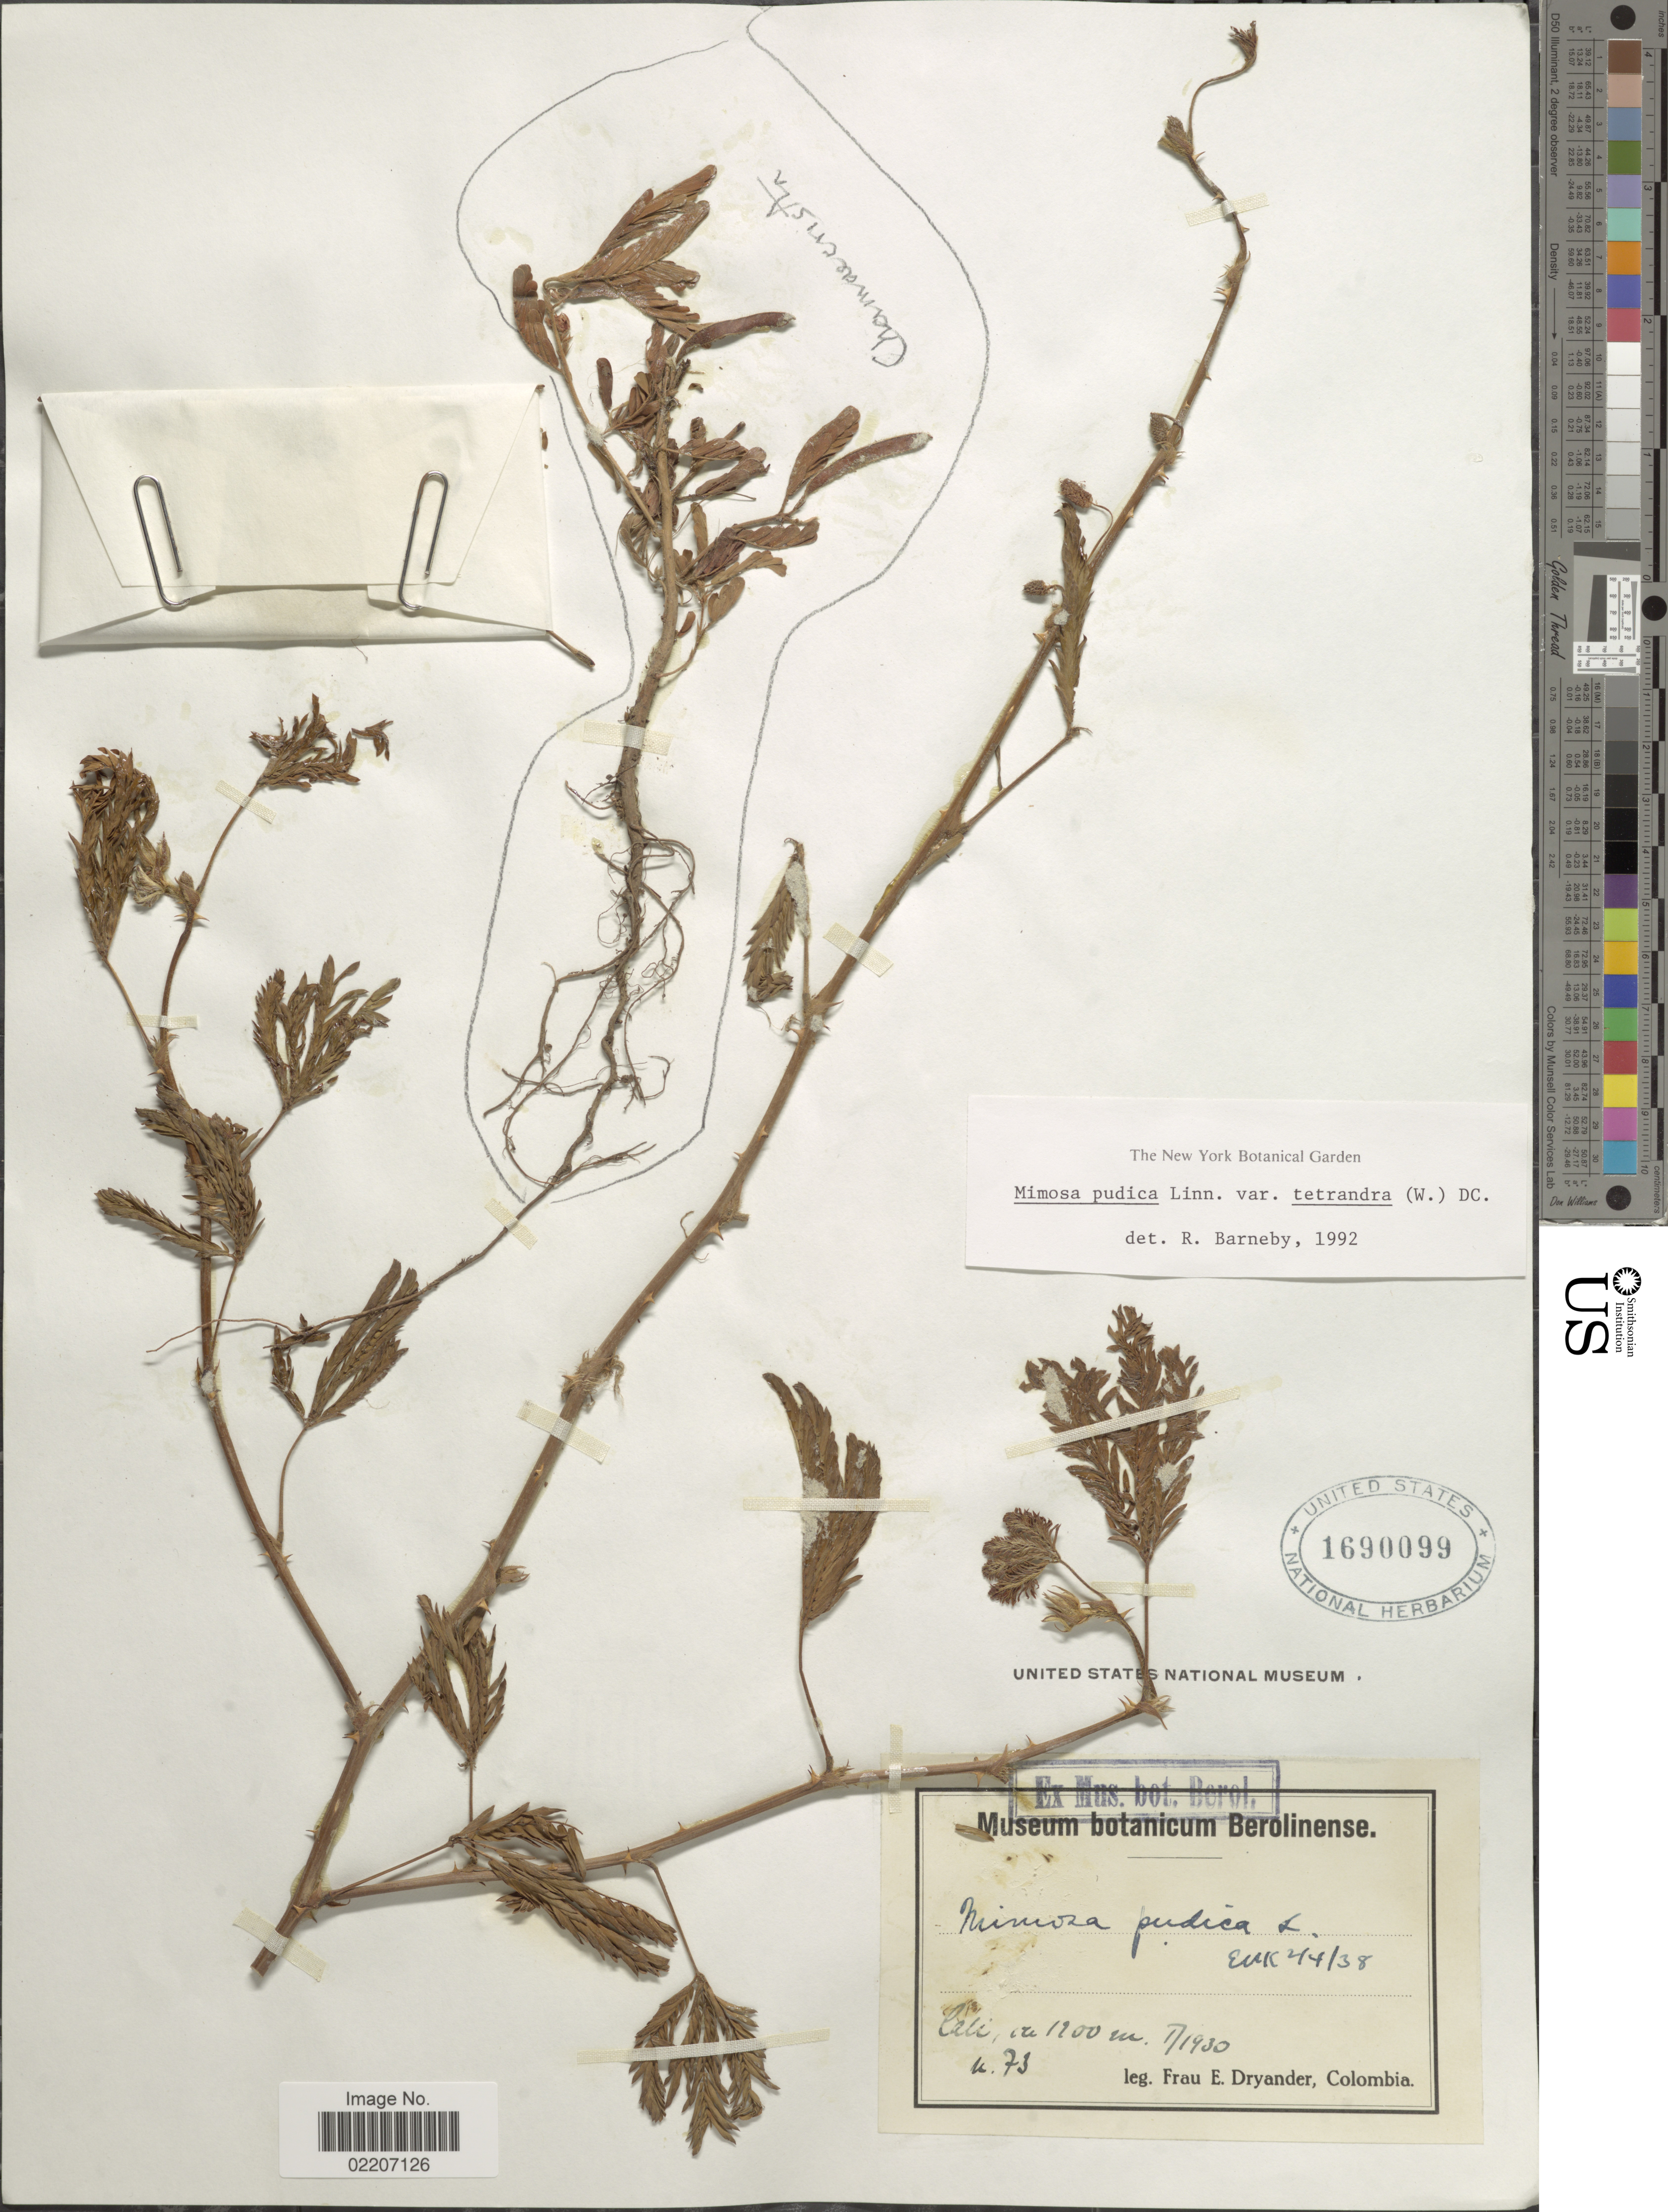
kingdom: Plantae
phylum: Tracheophyta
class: Magnoliopsida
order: Fabales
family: Fabaceae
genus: Mimosa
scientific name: Mimosa pudica var. tetrandra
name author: L.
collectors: F. Dryander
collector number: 73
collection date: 1930-01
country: Colombia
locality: Cali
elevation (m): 1200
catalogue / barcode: US 1690099